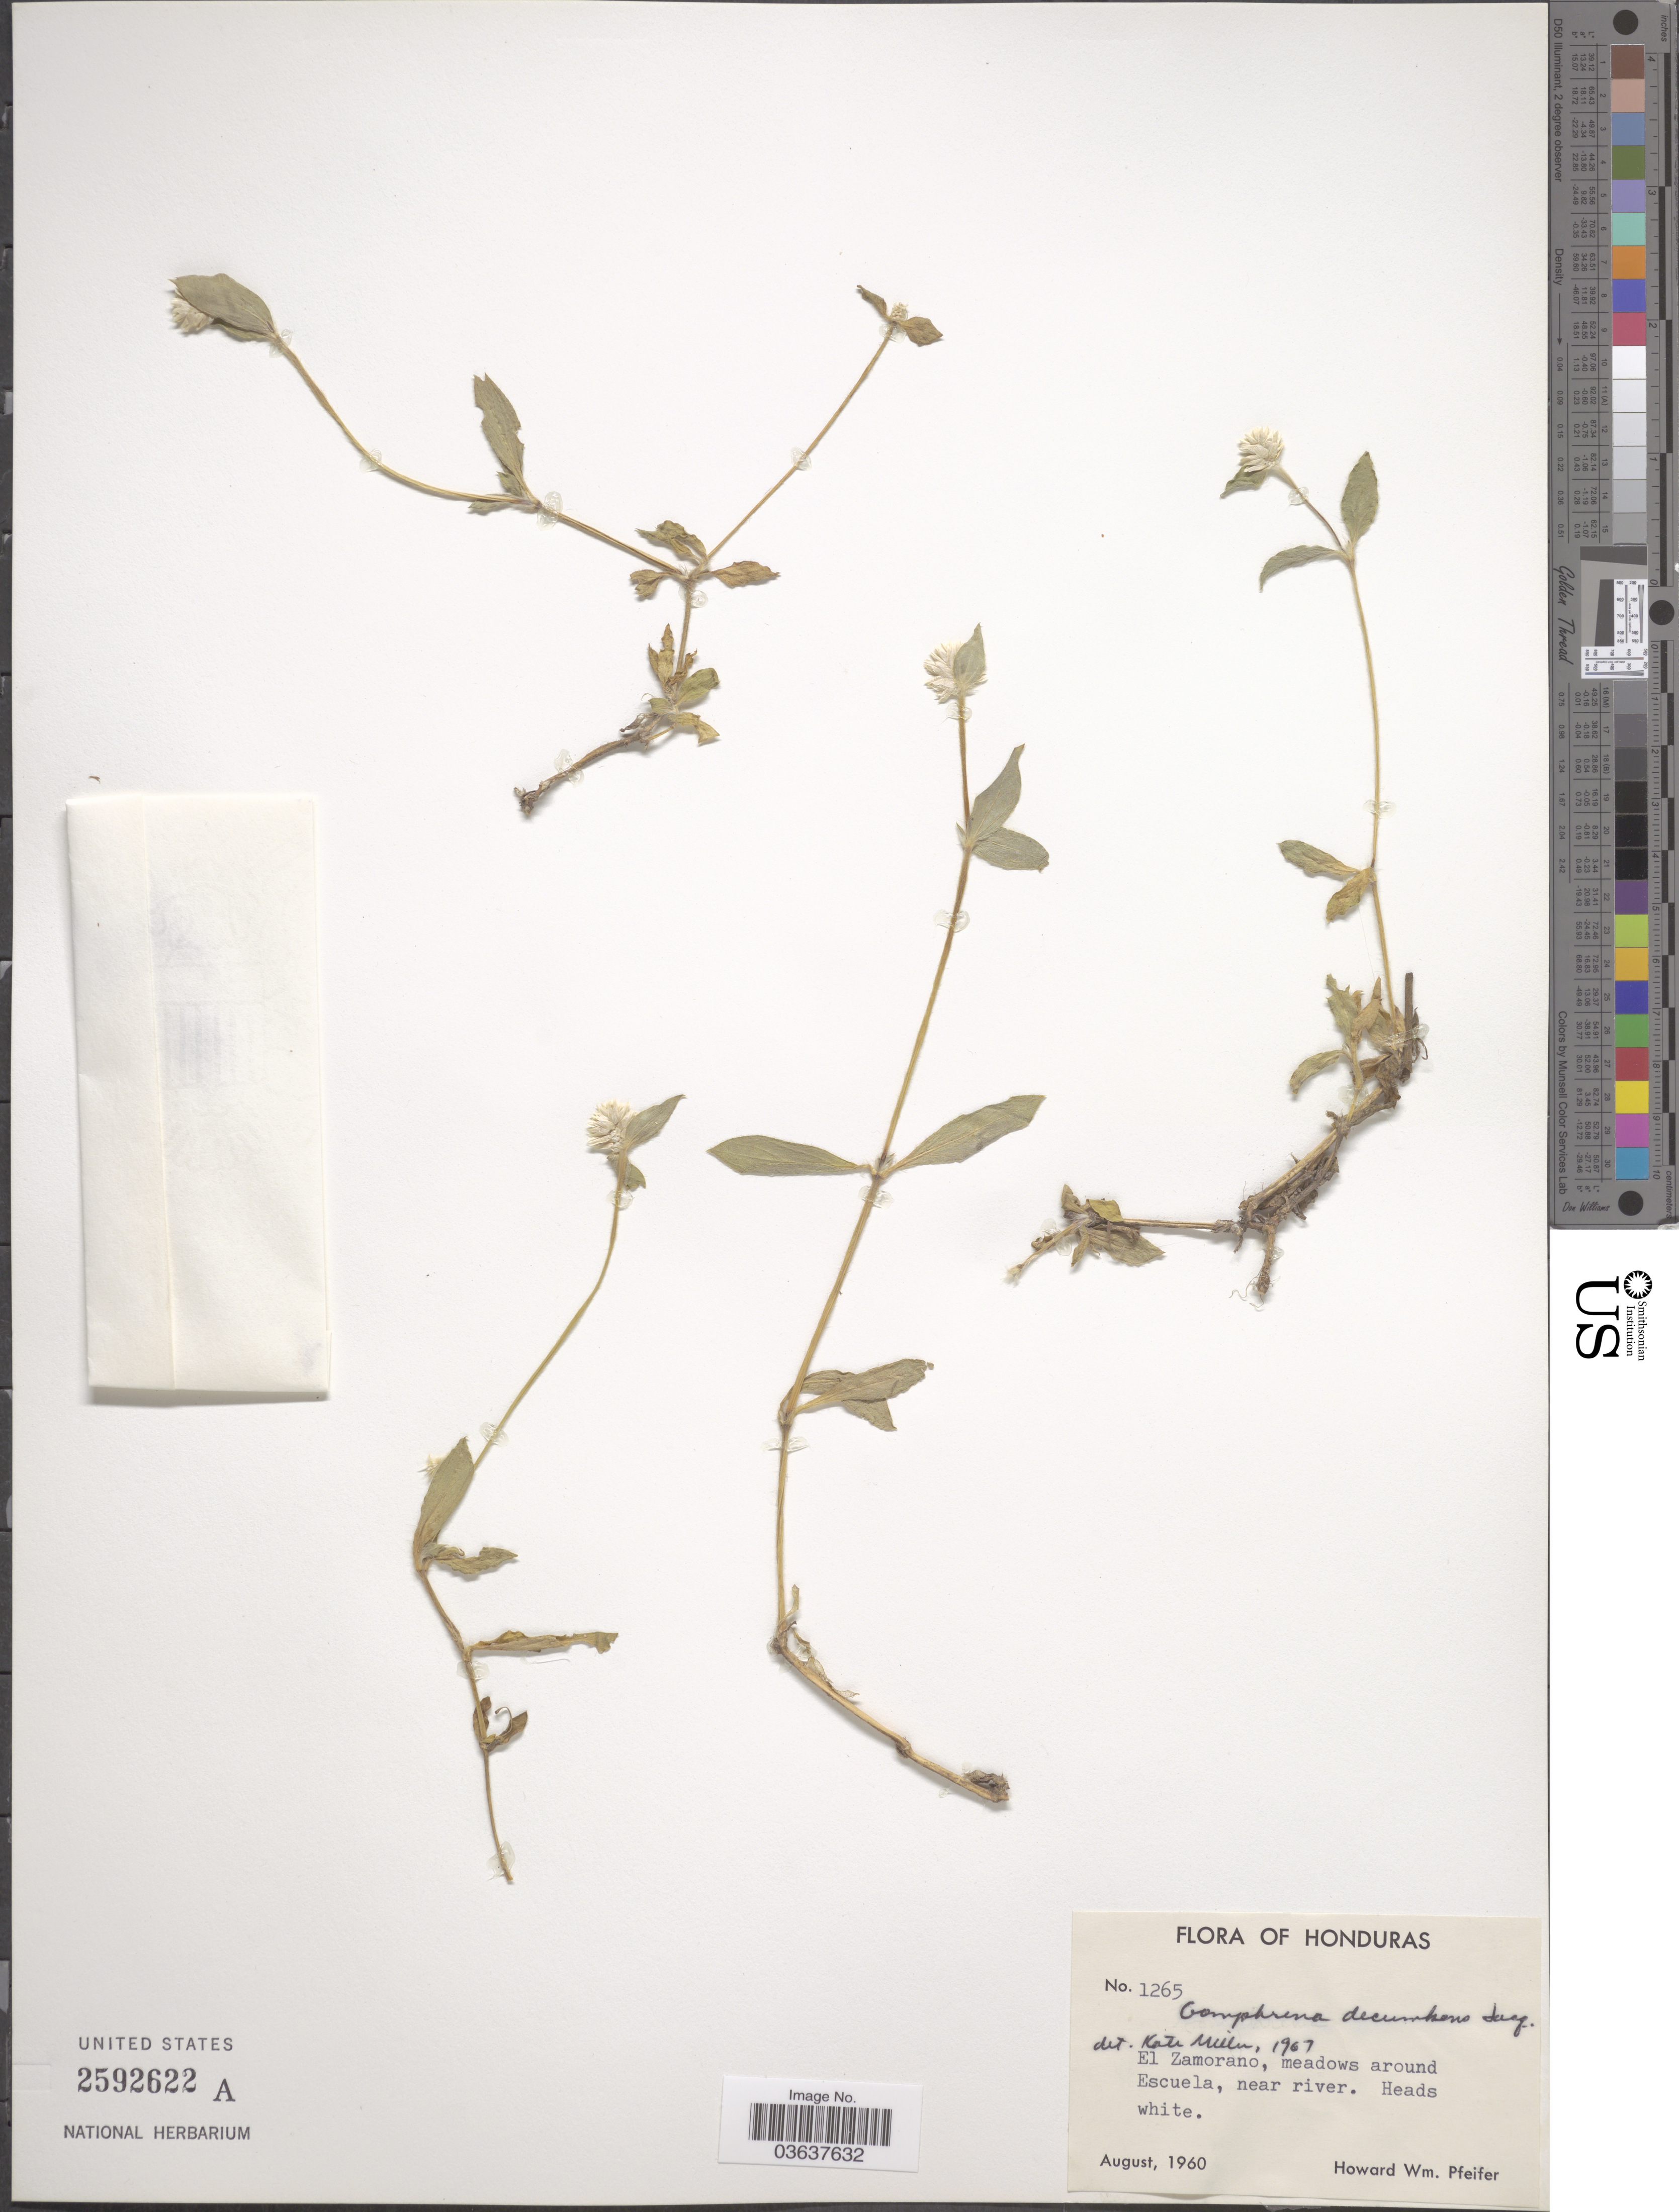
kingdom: Plantae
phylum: Tracheophyta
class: Magnoliopsida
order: Caryophyllales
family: Amaranthaceae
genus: Gomphrena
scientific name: Gomphrena decumbens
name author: Jacq.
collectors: H. W. Pfeifer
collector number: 1265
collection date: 1960-08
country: Honduras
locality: El Zamorano, meadows around Escuela, near river.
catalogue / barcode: US 2592622A